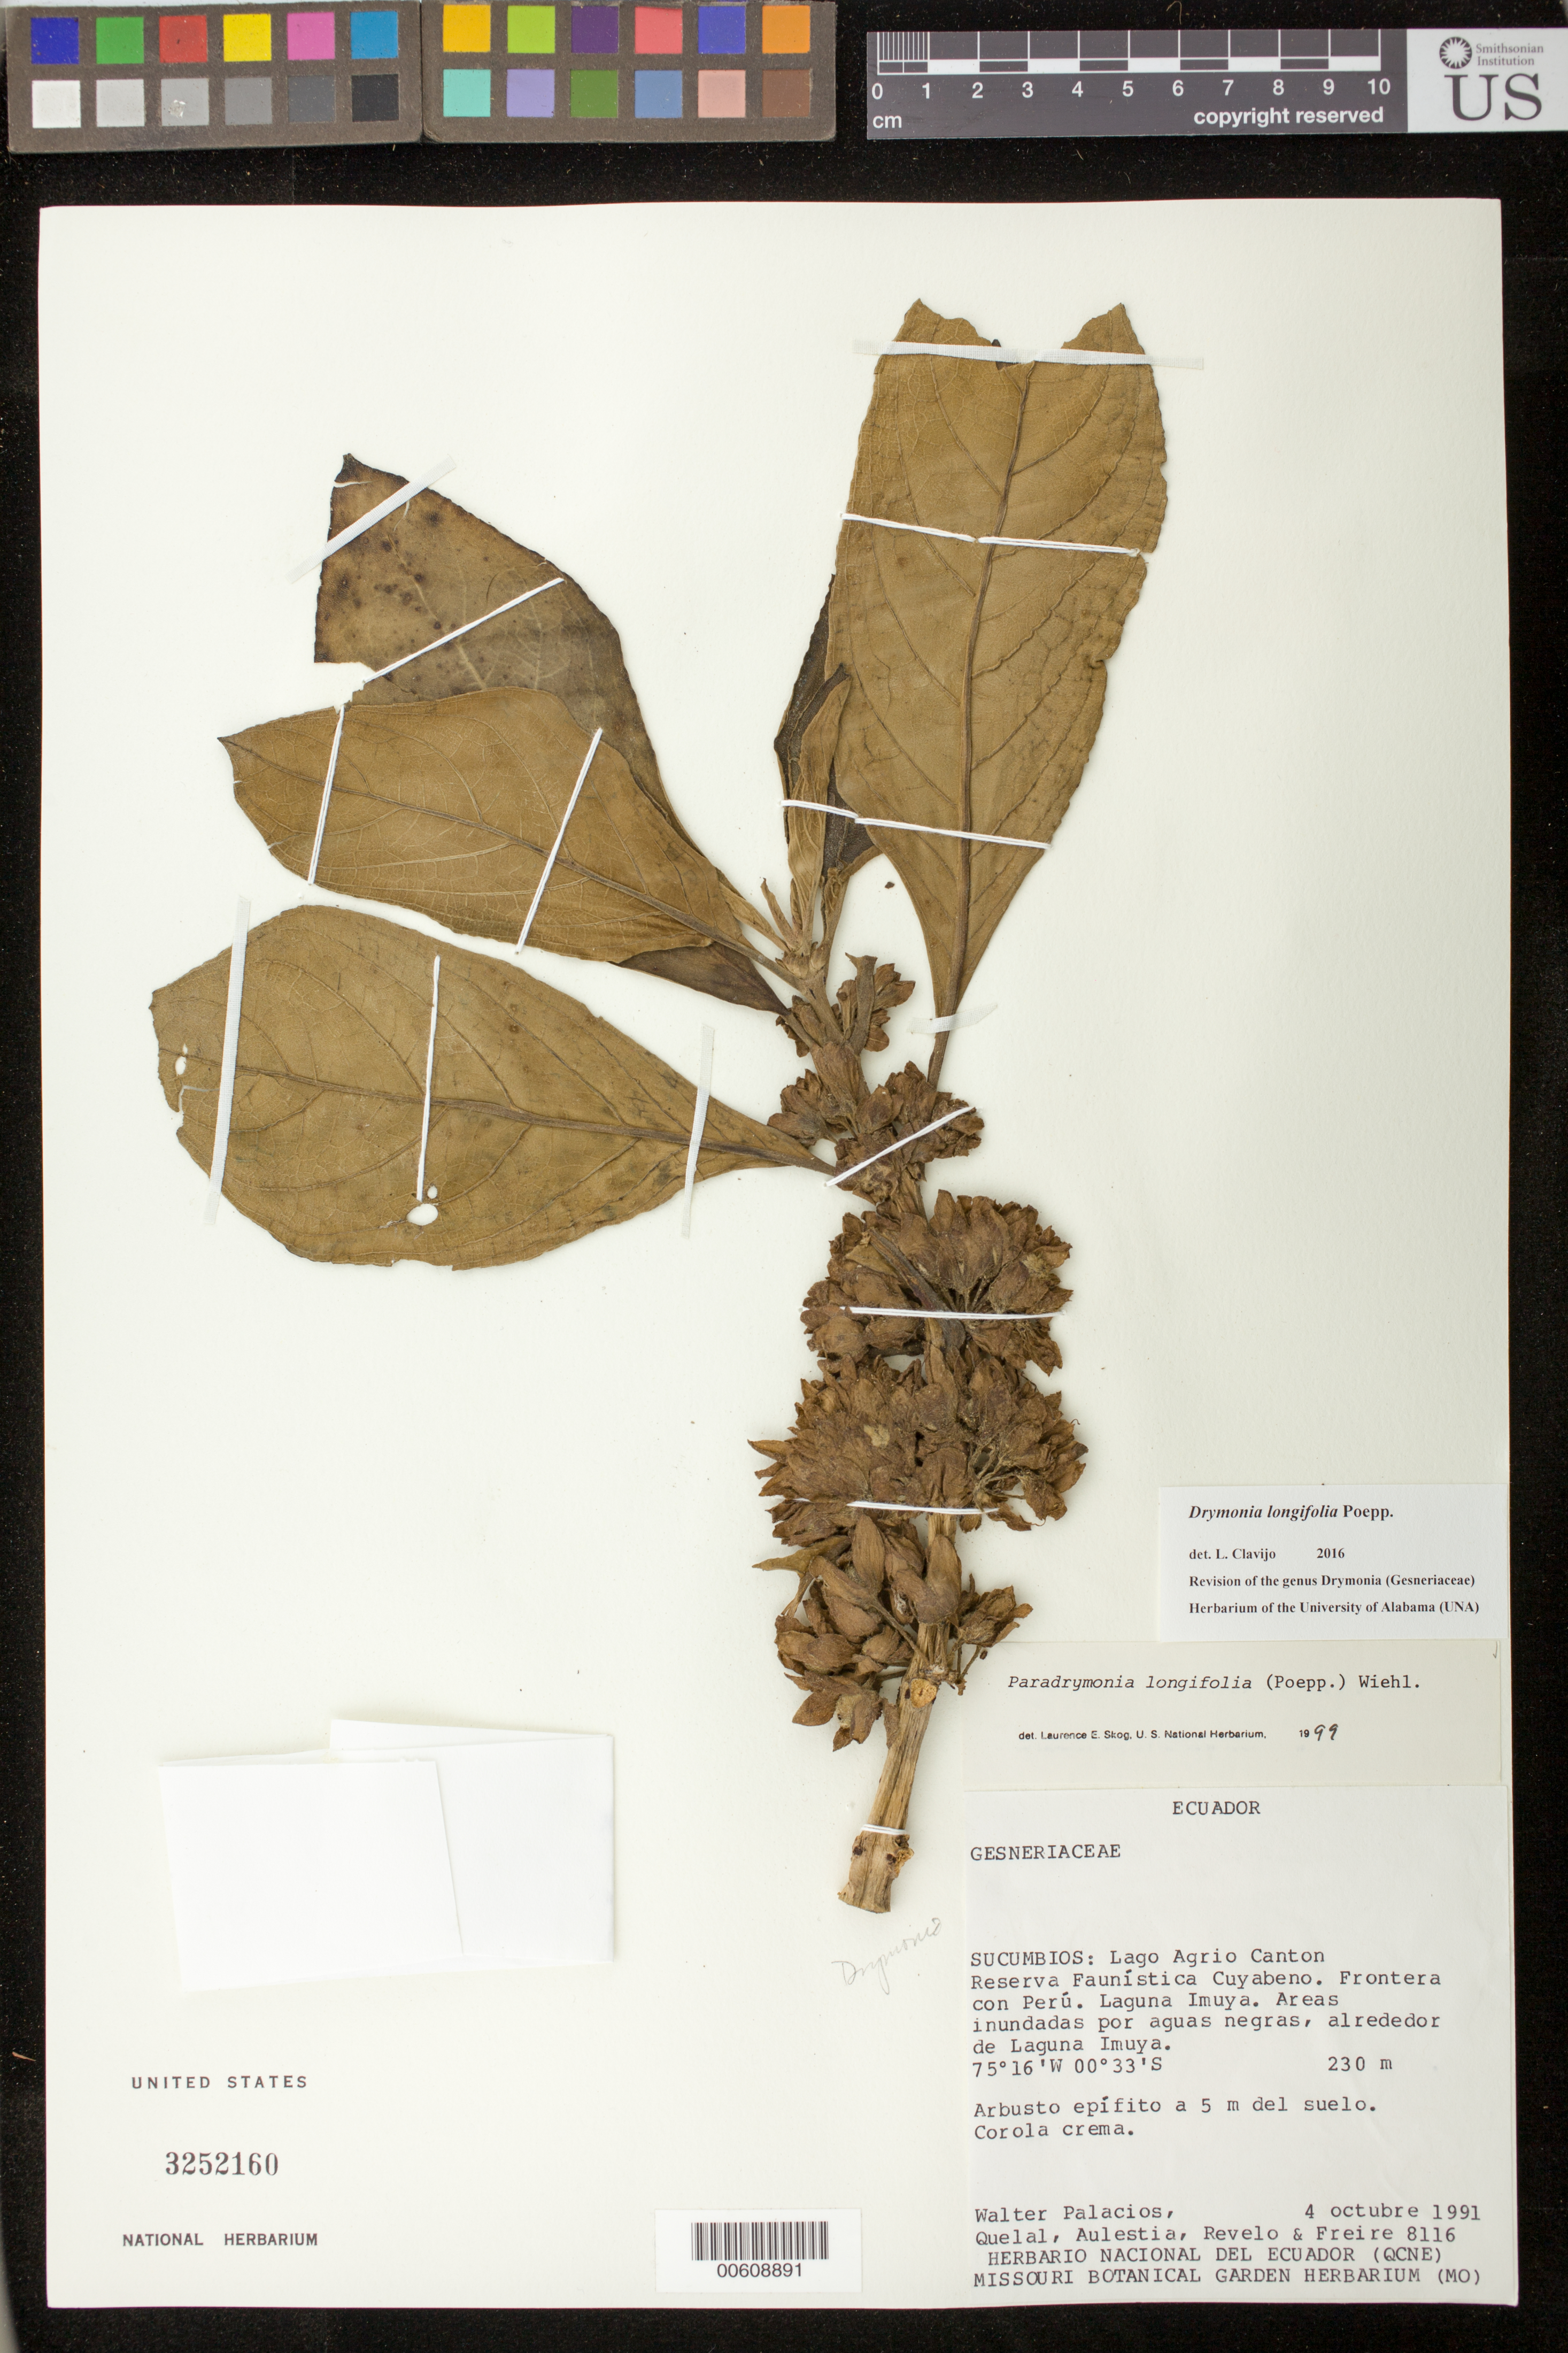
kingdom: Plantae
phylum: Tracheophyta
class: Magnoliopsida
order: Lamiales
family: Gesneriaceae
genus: Drymonia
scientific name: Drymonia longifolia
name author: Poepp.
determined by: Clavijo, L.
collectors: W. Palacios & et al.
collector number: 8116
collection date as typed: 04 Oct 1991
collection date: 1991-10-04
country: Ecuador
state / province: Sucumbíos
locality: Lago Agrio Canton, Reserva Faunística Cuyabeno, Frontera con Perú, Laguna Imuya, alrededor de Laguna Imuya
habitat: Areas inundadas por aguas negras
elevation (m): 230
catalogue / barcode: US 3252160